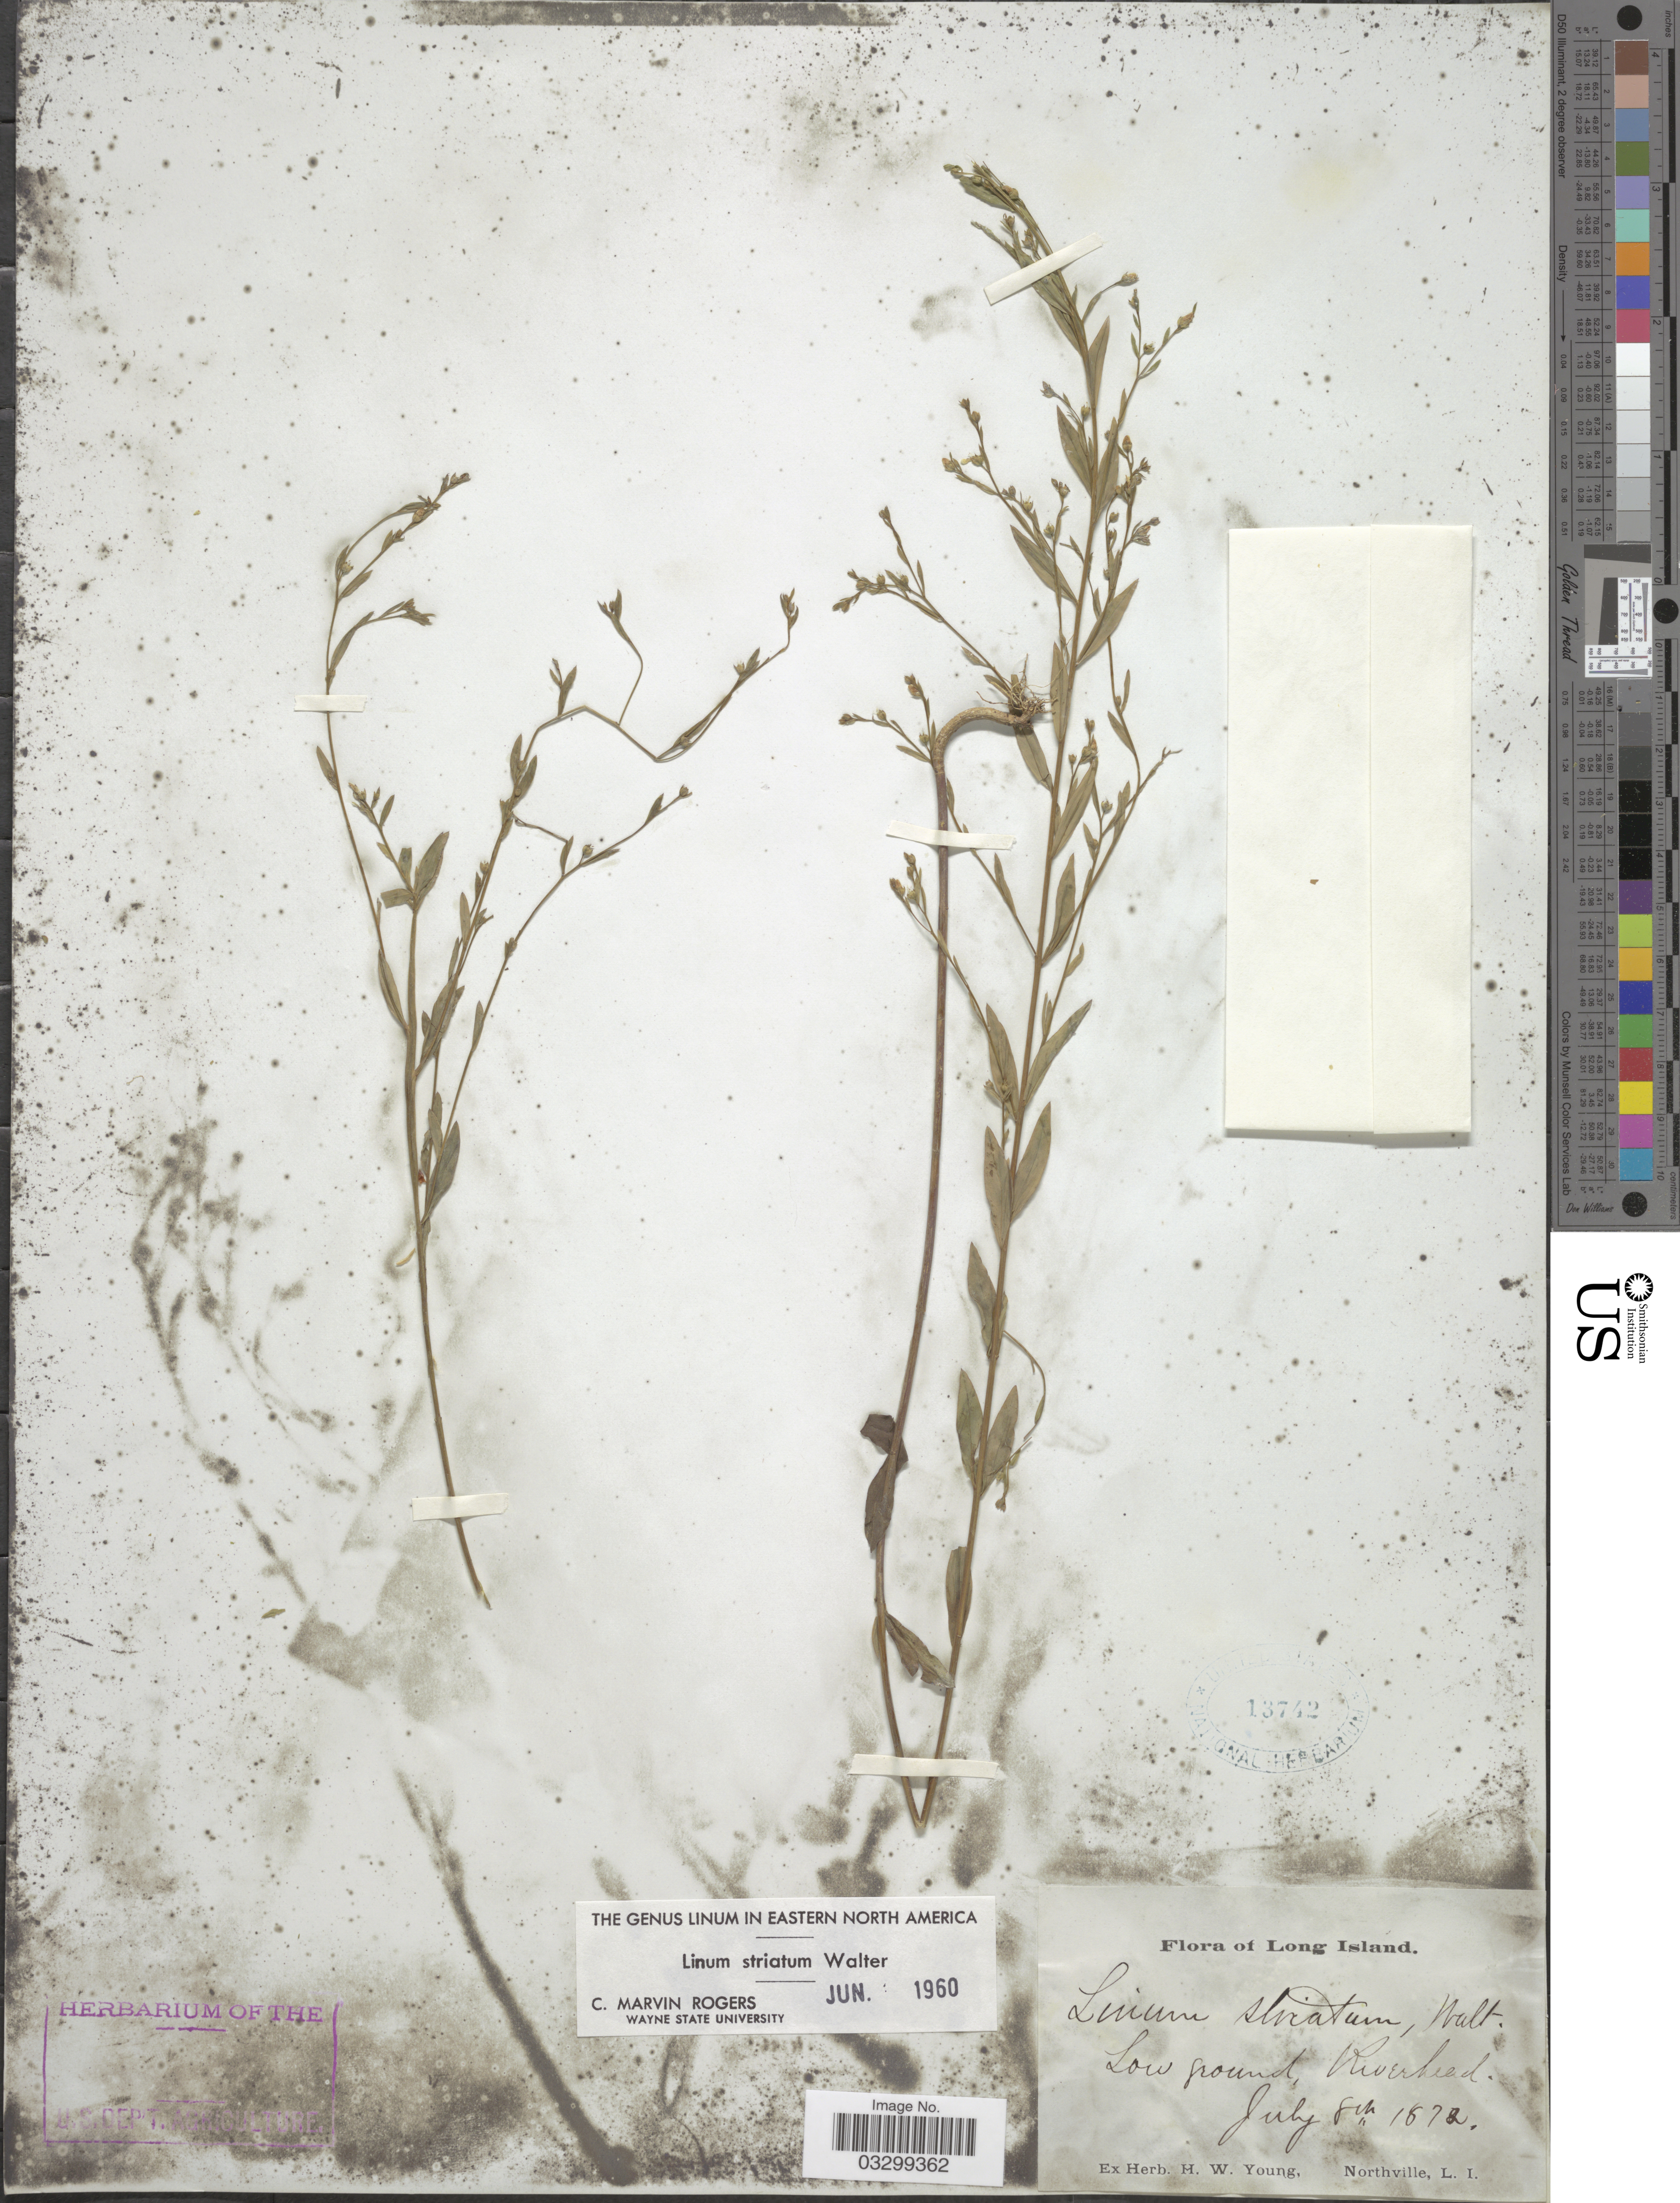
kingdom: Plantae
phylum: Tracheophyta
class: Magnoliopsida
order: Malpighiales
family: Linaceae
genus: Linum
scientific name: Linum striatum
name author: Walter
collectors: ex herb. H.W. Young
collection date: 1872-07-08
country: United States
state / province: New York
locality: Long Island. Riverhead.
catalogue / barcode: US 13742